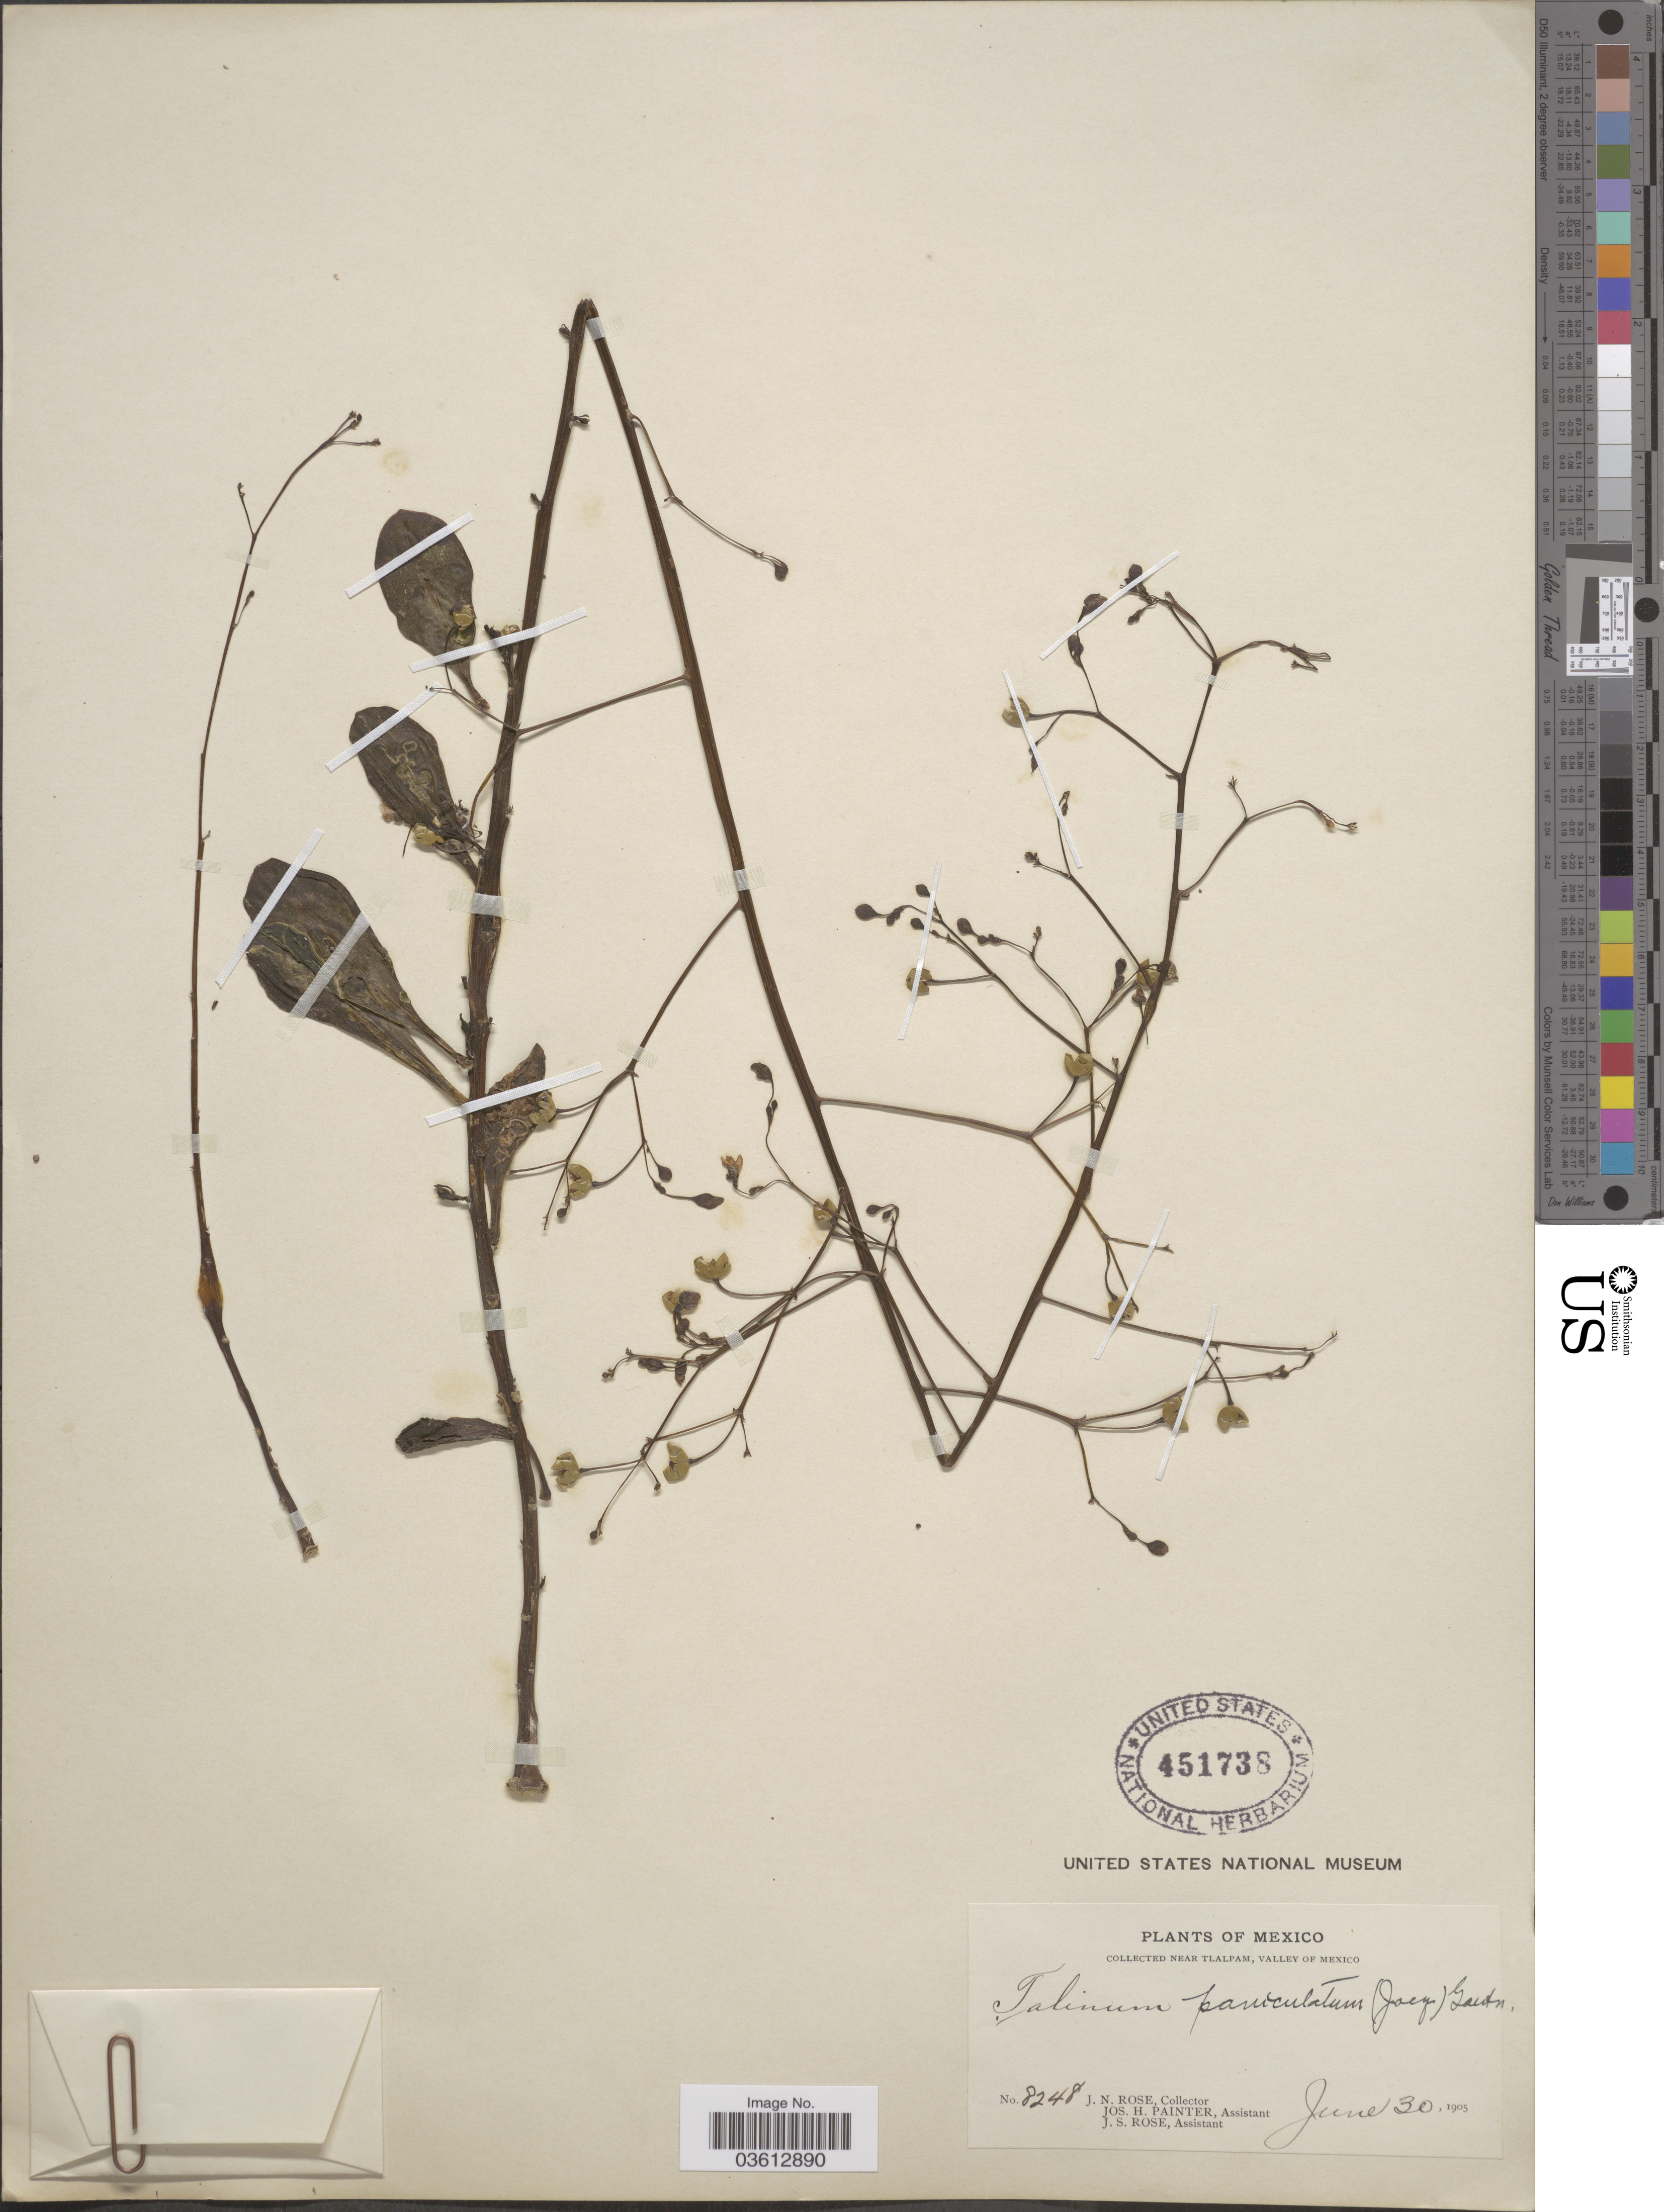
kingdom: Plantae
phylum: Tracheophyta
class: Magnoliopsida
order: Caryophyllales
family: Talinaceae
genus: Talinum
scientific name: Talinum paniculatum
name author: (Jacq.) Gaertn.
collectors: J. N. Rose, J. H. Painter & J. S. Rose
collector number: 8248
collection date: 1905-06-30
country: Mexico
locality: Near Tlalpam, valley of Mexico.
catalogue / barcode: US 451738